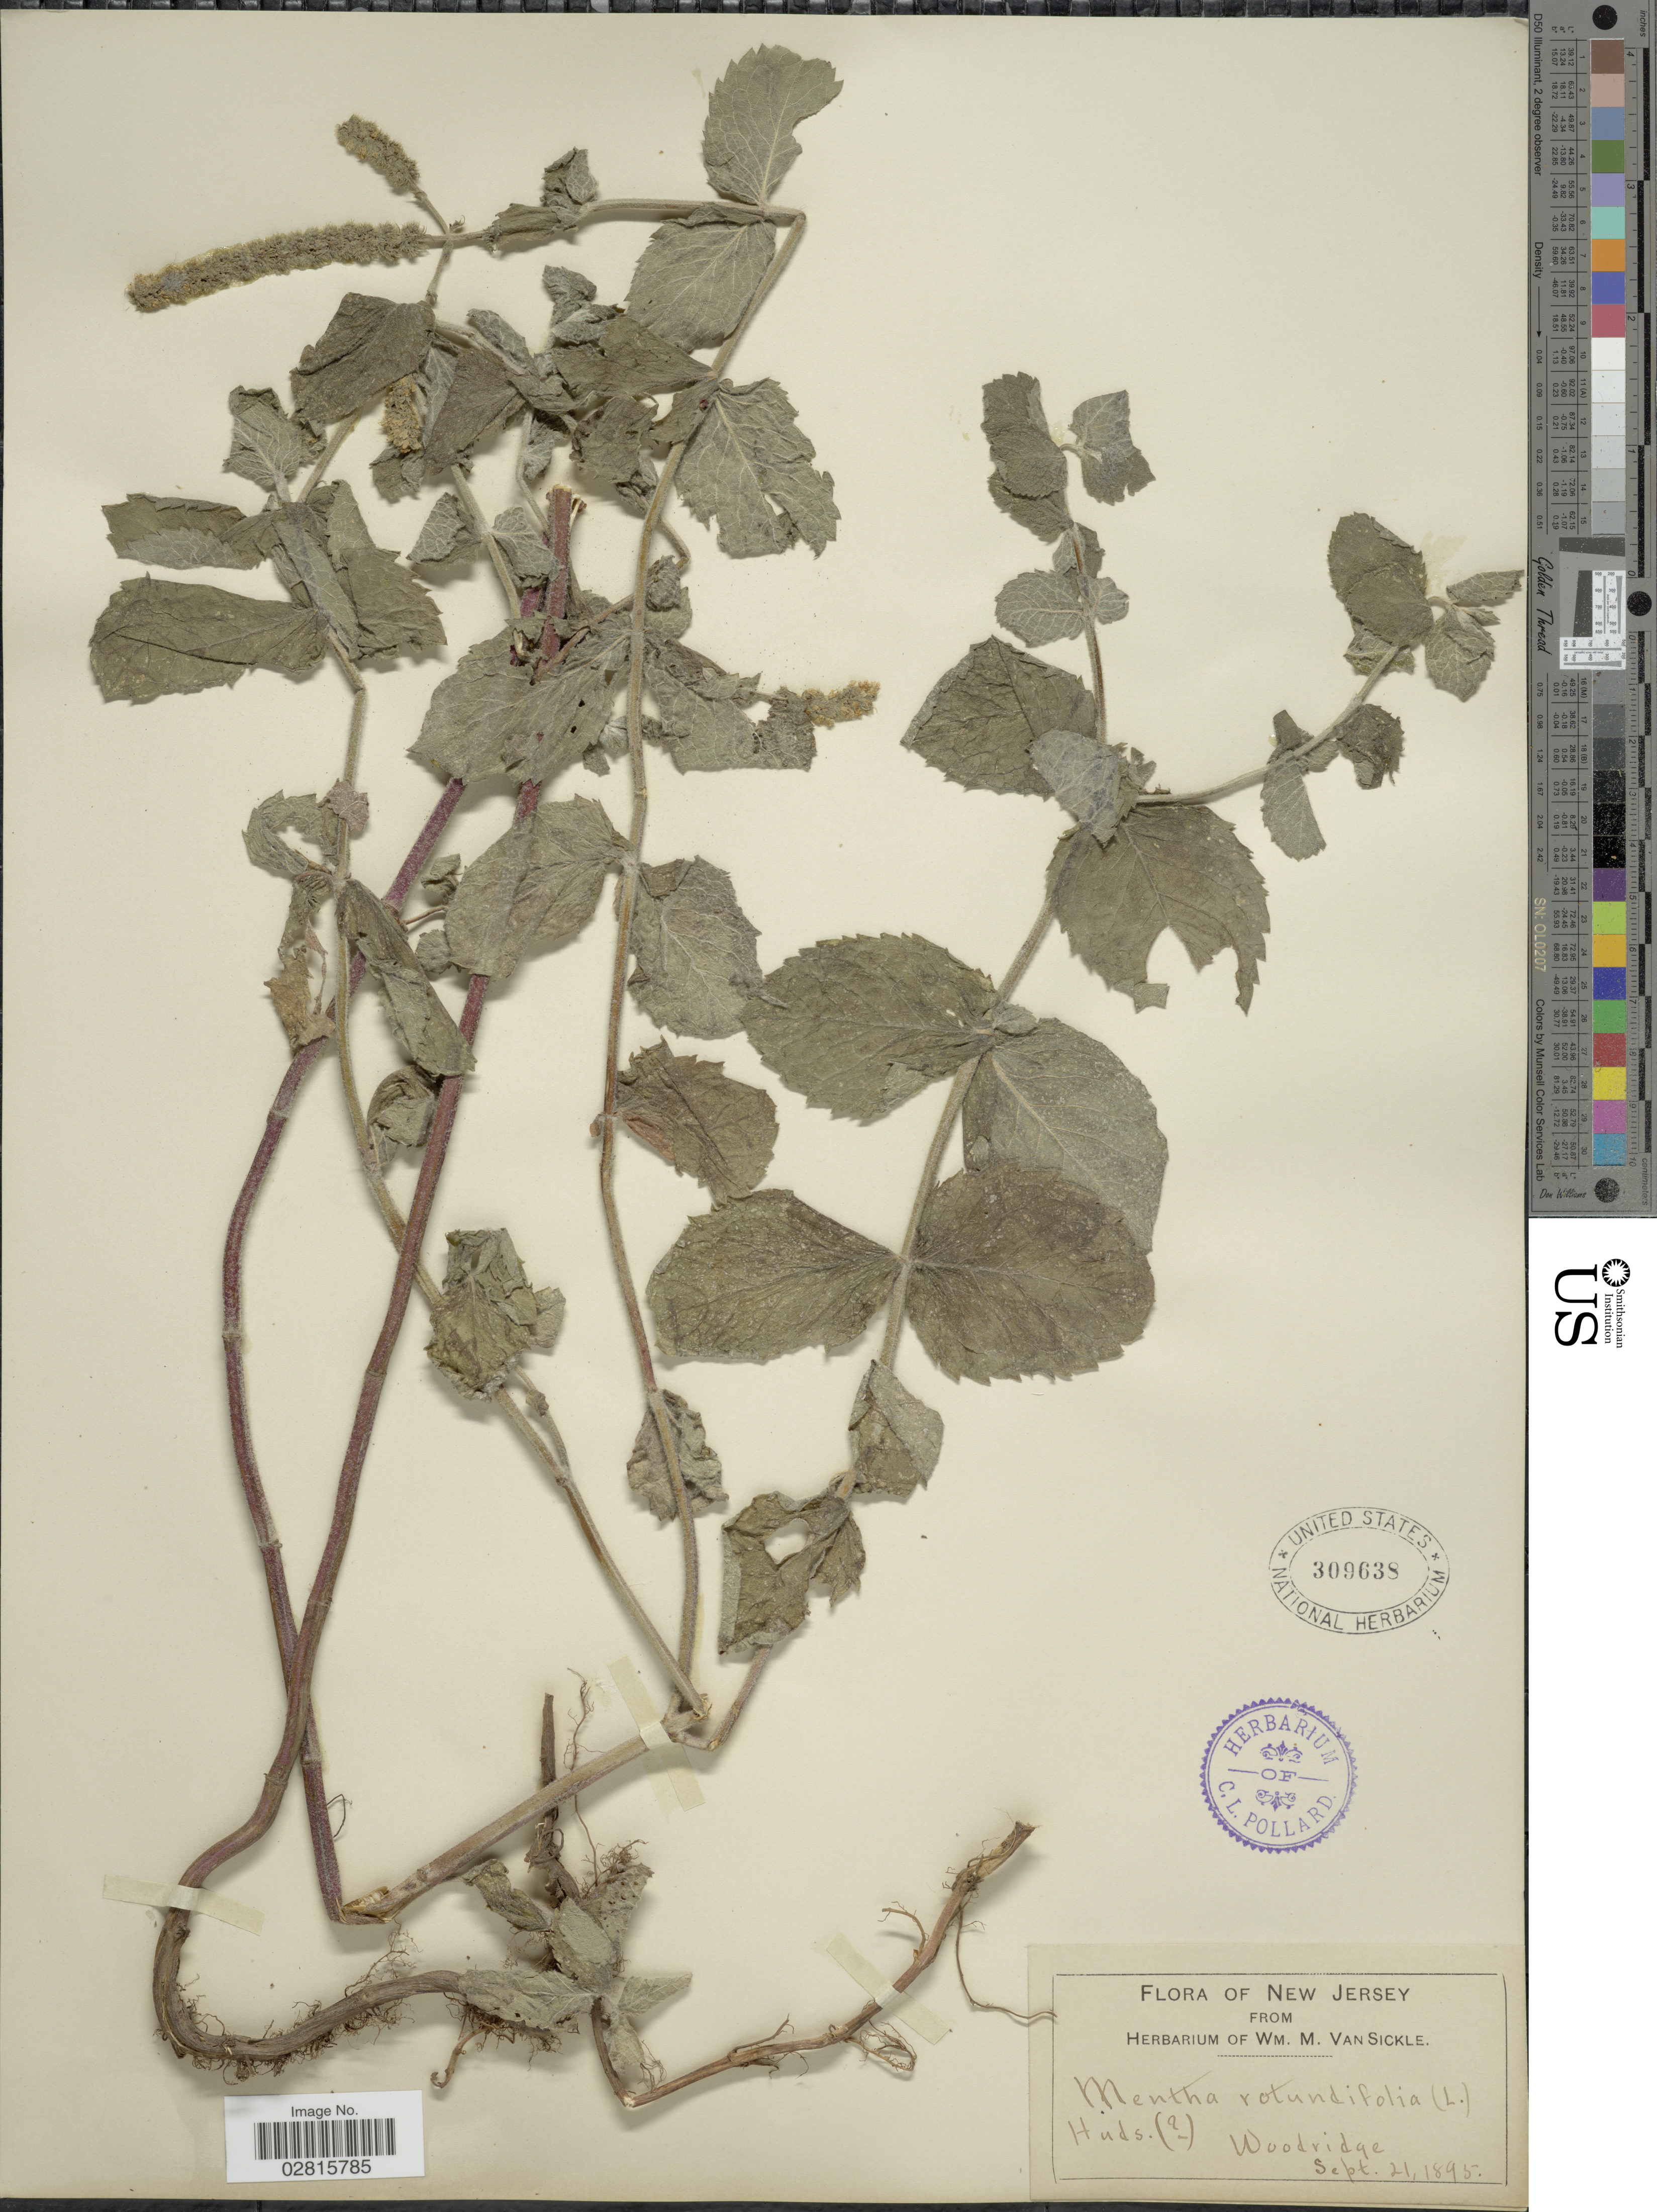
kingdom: Plantae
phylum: Tracheophyta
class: Magnoliopsida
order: Lamiales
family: Lamiaceae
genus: Mentha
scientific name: Mentha rotundifolia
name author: (L.) Huds.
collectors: ex herb. Wm. M. Van Sickle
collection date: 1895-09-21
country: United States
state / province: New Jersey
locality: Woodridge.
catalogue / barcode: US 309638